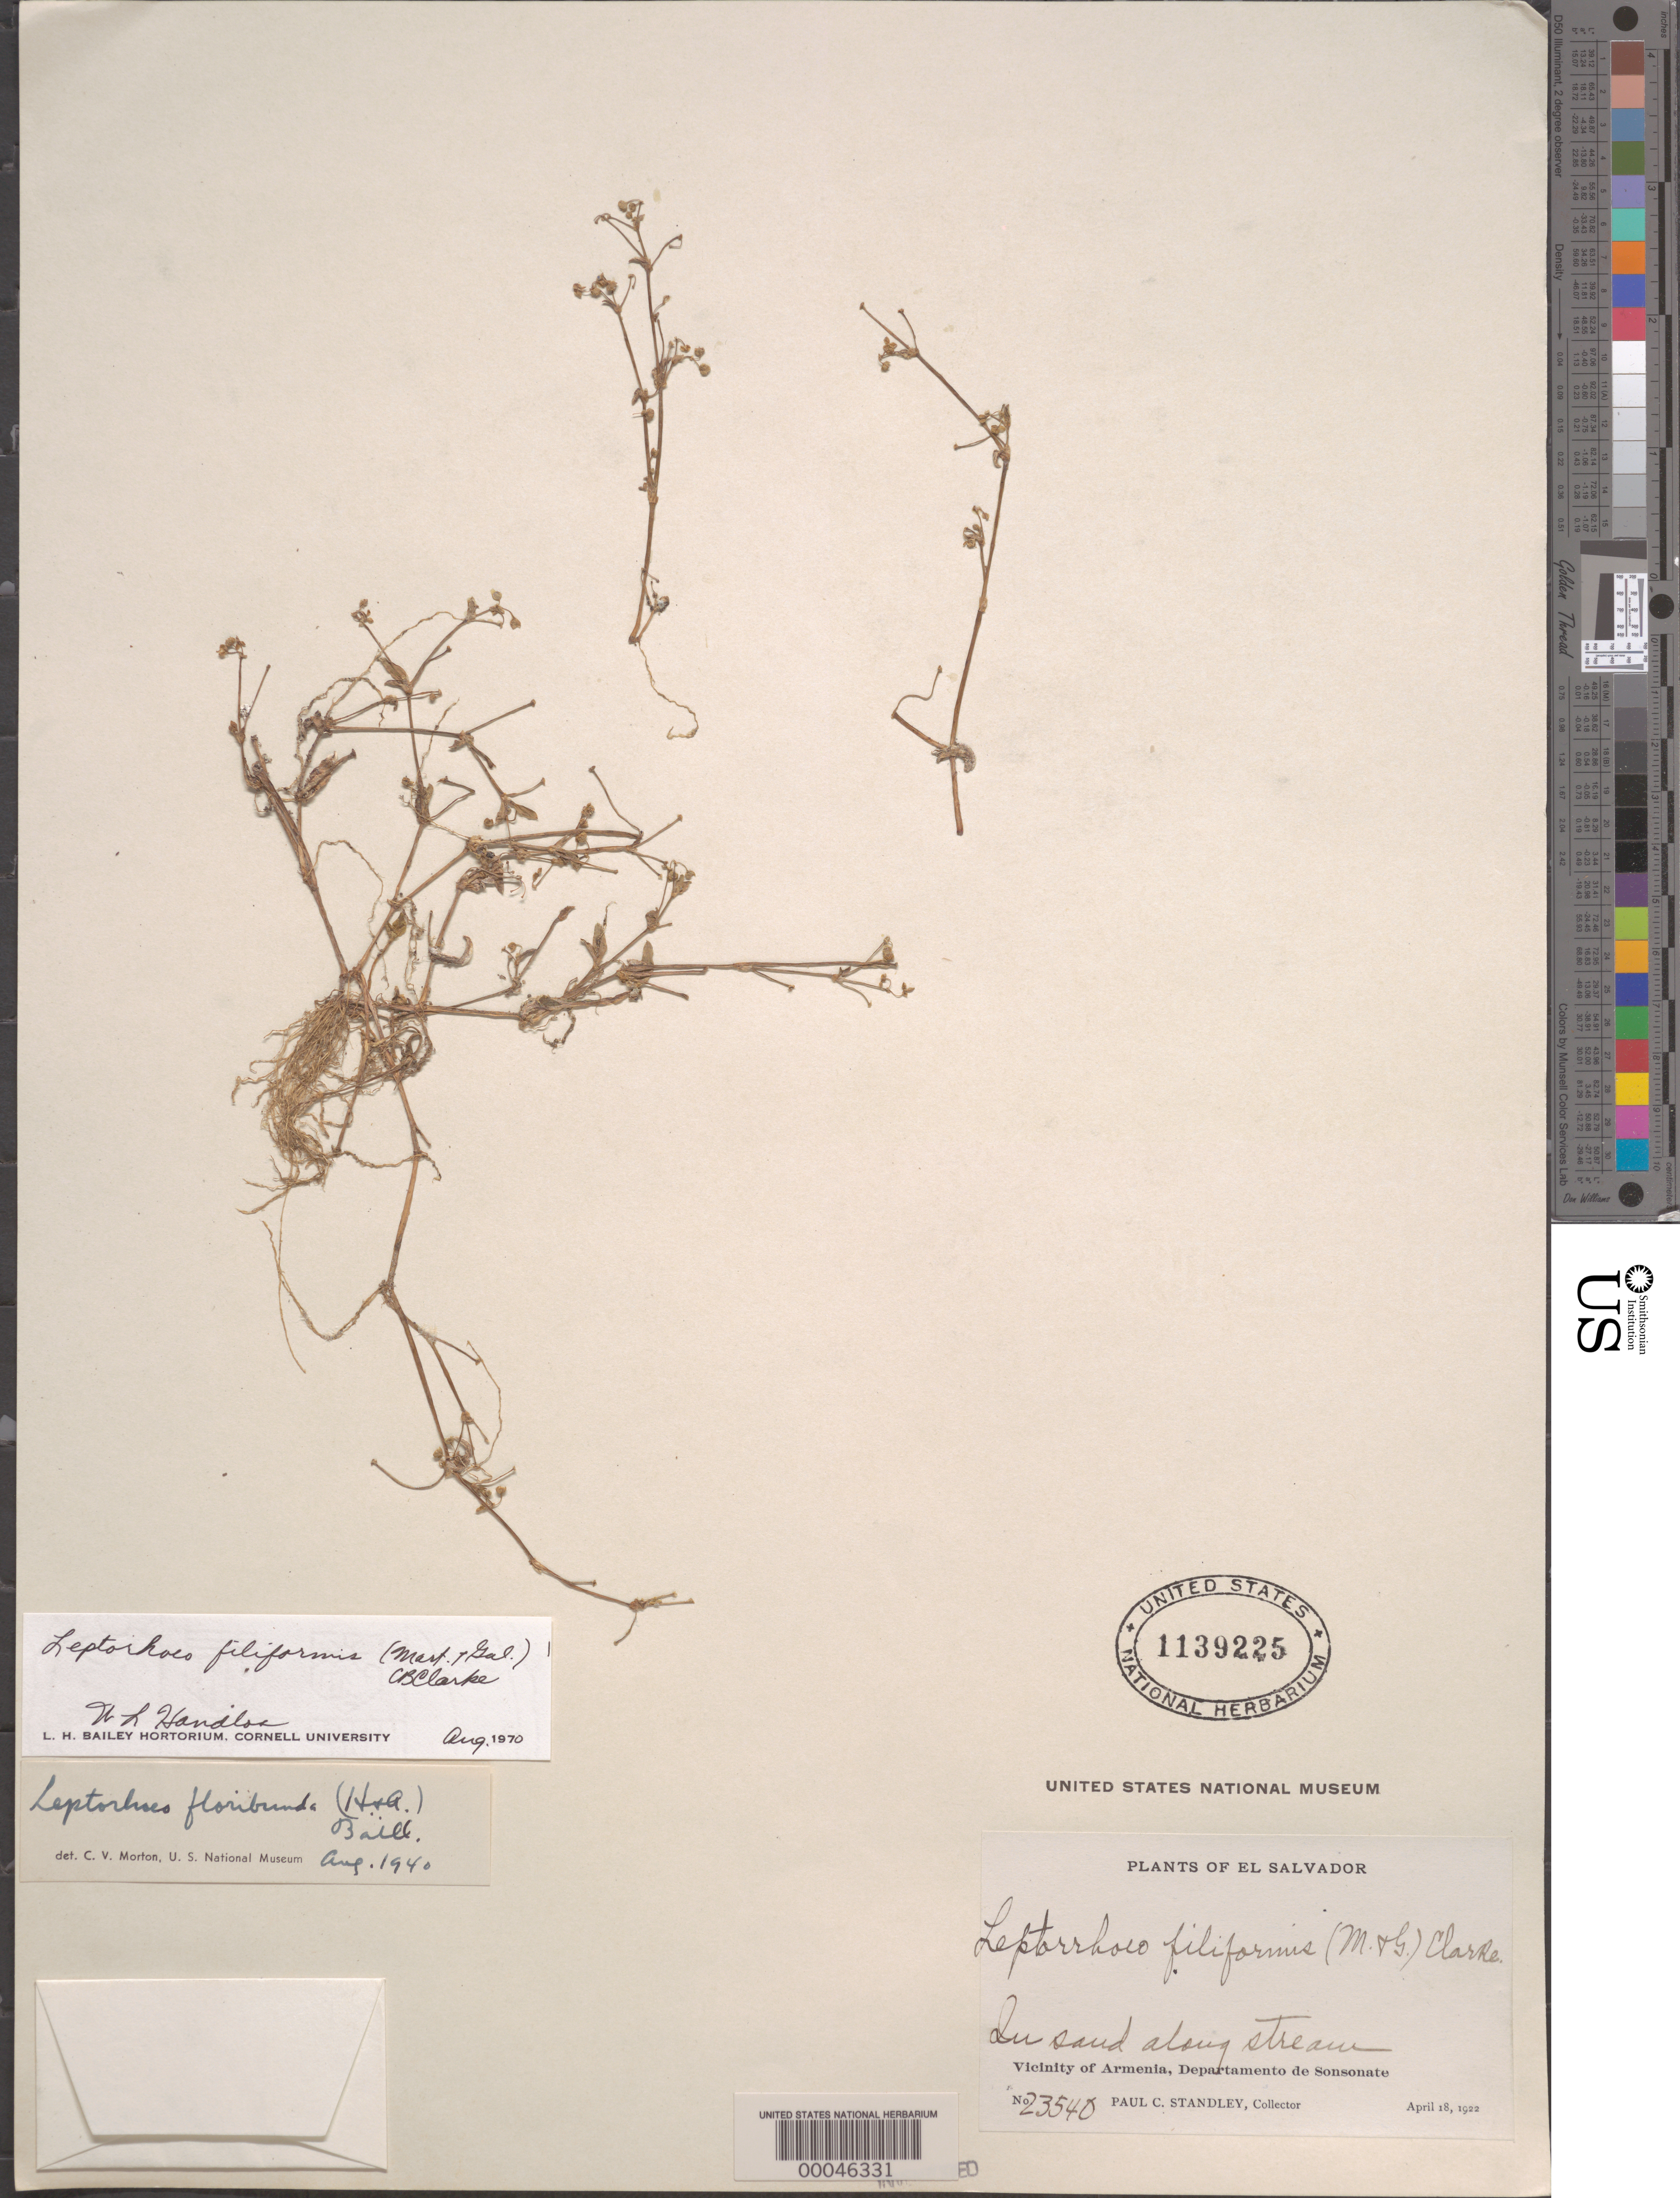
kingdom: Plantae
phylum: Tracheophyta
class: Liliopsida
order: Commelinales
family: Commelinaceae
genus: Callisia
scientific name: Callisia filiformis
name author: (M. Martens & Galeotti) D.R. Hunt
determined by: Handlos, W. L.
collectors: P. C. Standley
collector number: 23540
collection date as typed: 18 Apr 1922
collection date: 1922-04-18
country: El Salvador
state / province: Sonsonate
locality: Armenia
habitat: Sandy riverbank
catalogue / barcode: US 1139225